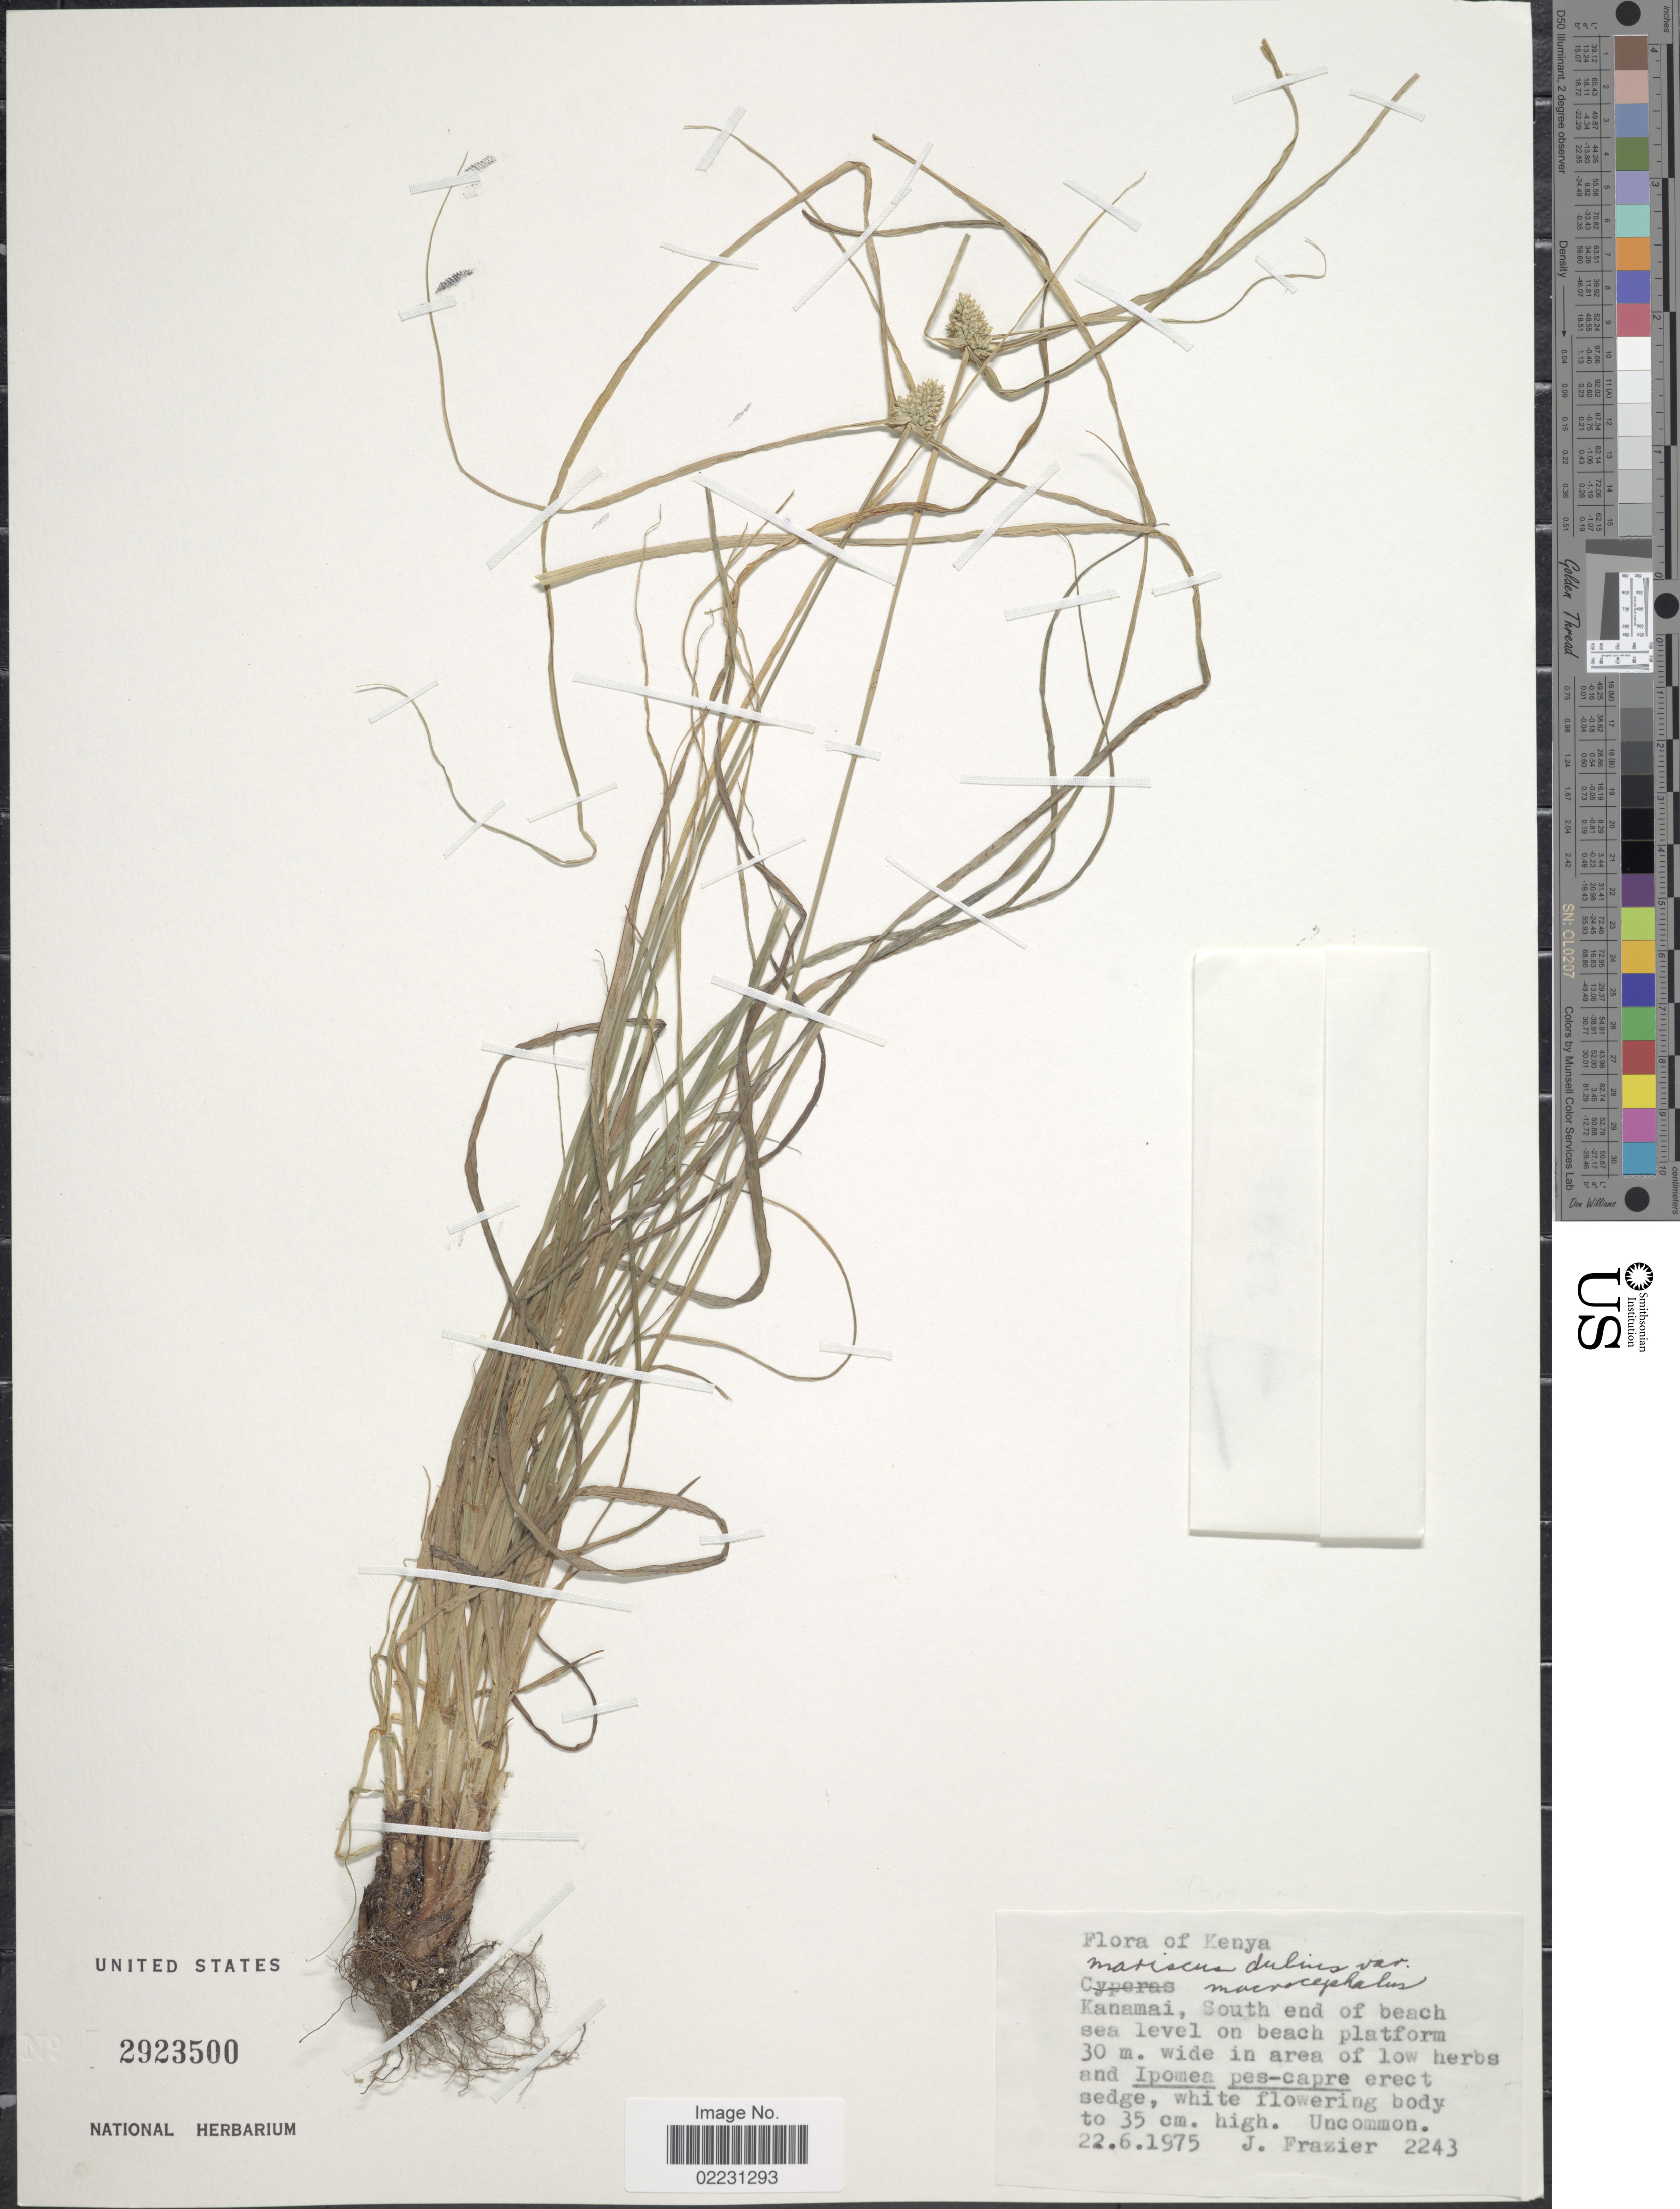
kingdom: Plantae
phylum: Tracheophyta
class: Liliopsida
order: Poales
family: Cyperaceae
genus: Cyperus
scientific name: Cyperus dubius Rottb. var. dubius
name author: Rottb.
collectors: J. Frazier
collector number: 2243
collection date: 1975-06-22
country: Kenya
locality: Kanamai, South end of beach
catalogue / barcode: US 2923500